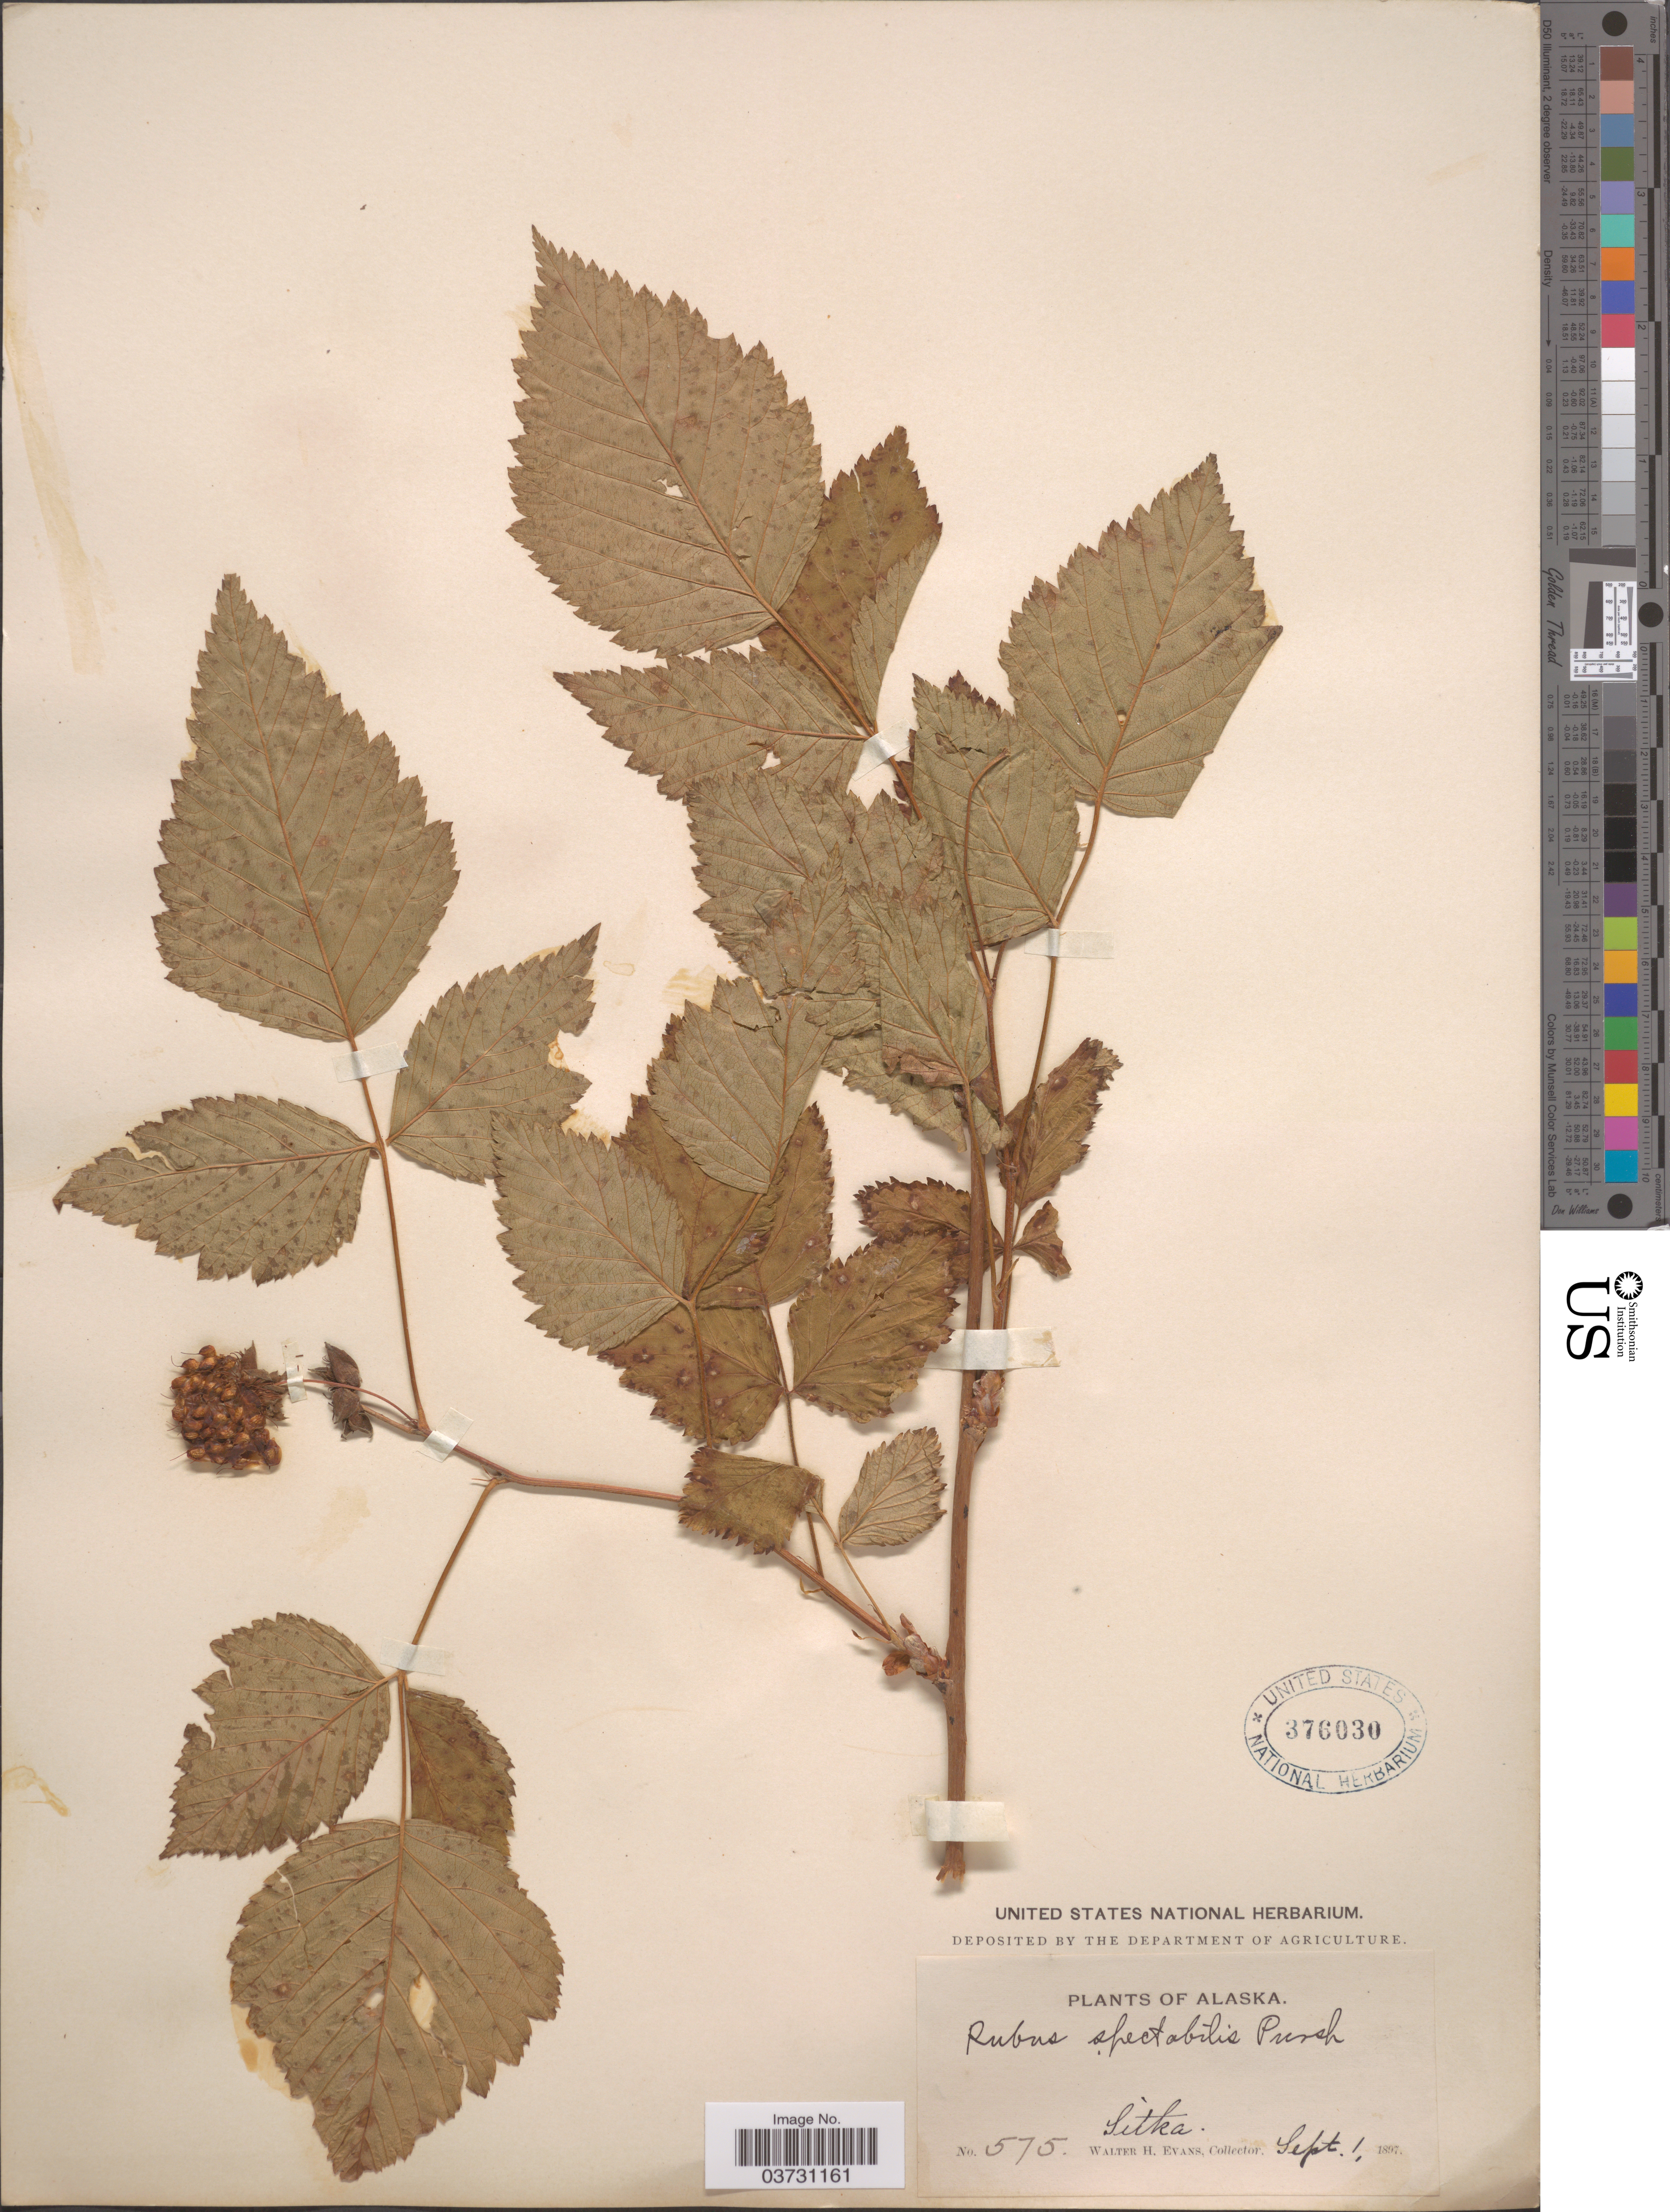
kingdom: Plantae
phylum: Tracheophyta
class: Magnoliopsida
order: Rosales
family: Rosaceae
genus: Rubus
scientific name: Rubus spectabilis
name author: Pursh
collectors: W. H. Evans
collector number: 575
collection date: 1897-09-01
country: United States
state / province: Alaska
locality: Sitka.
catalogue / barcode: US 376030